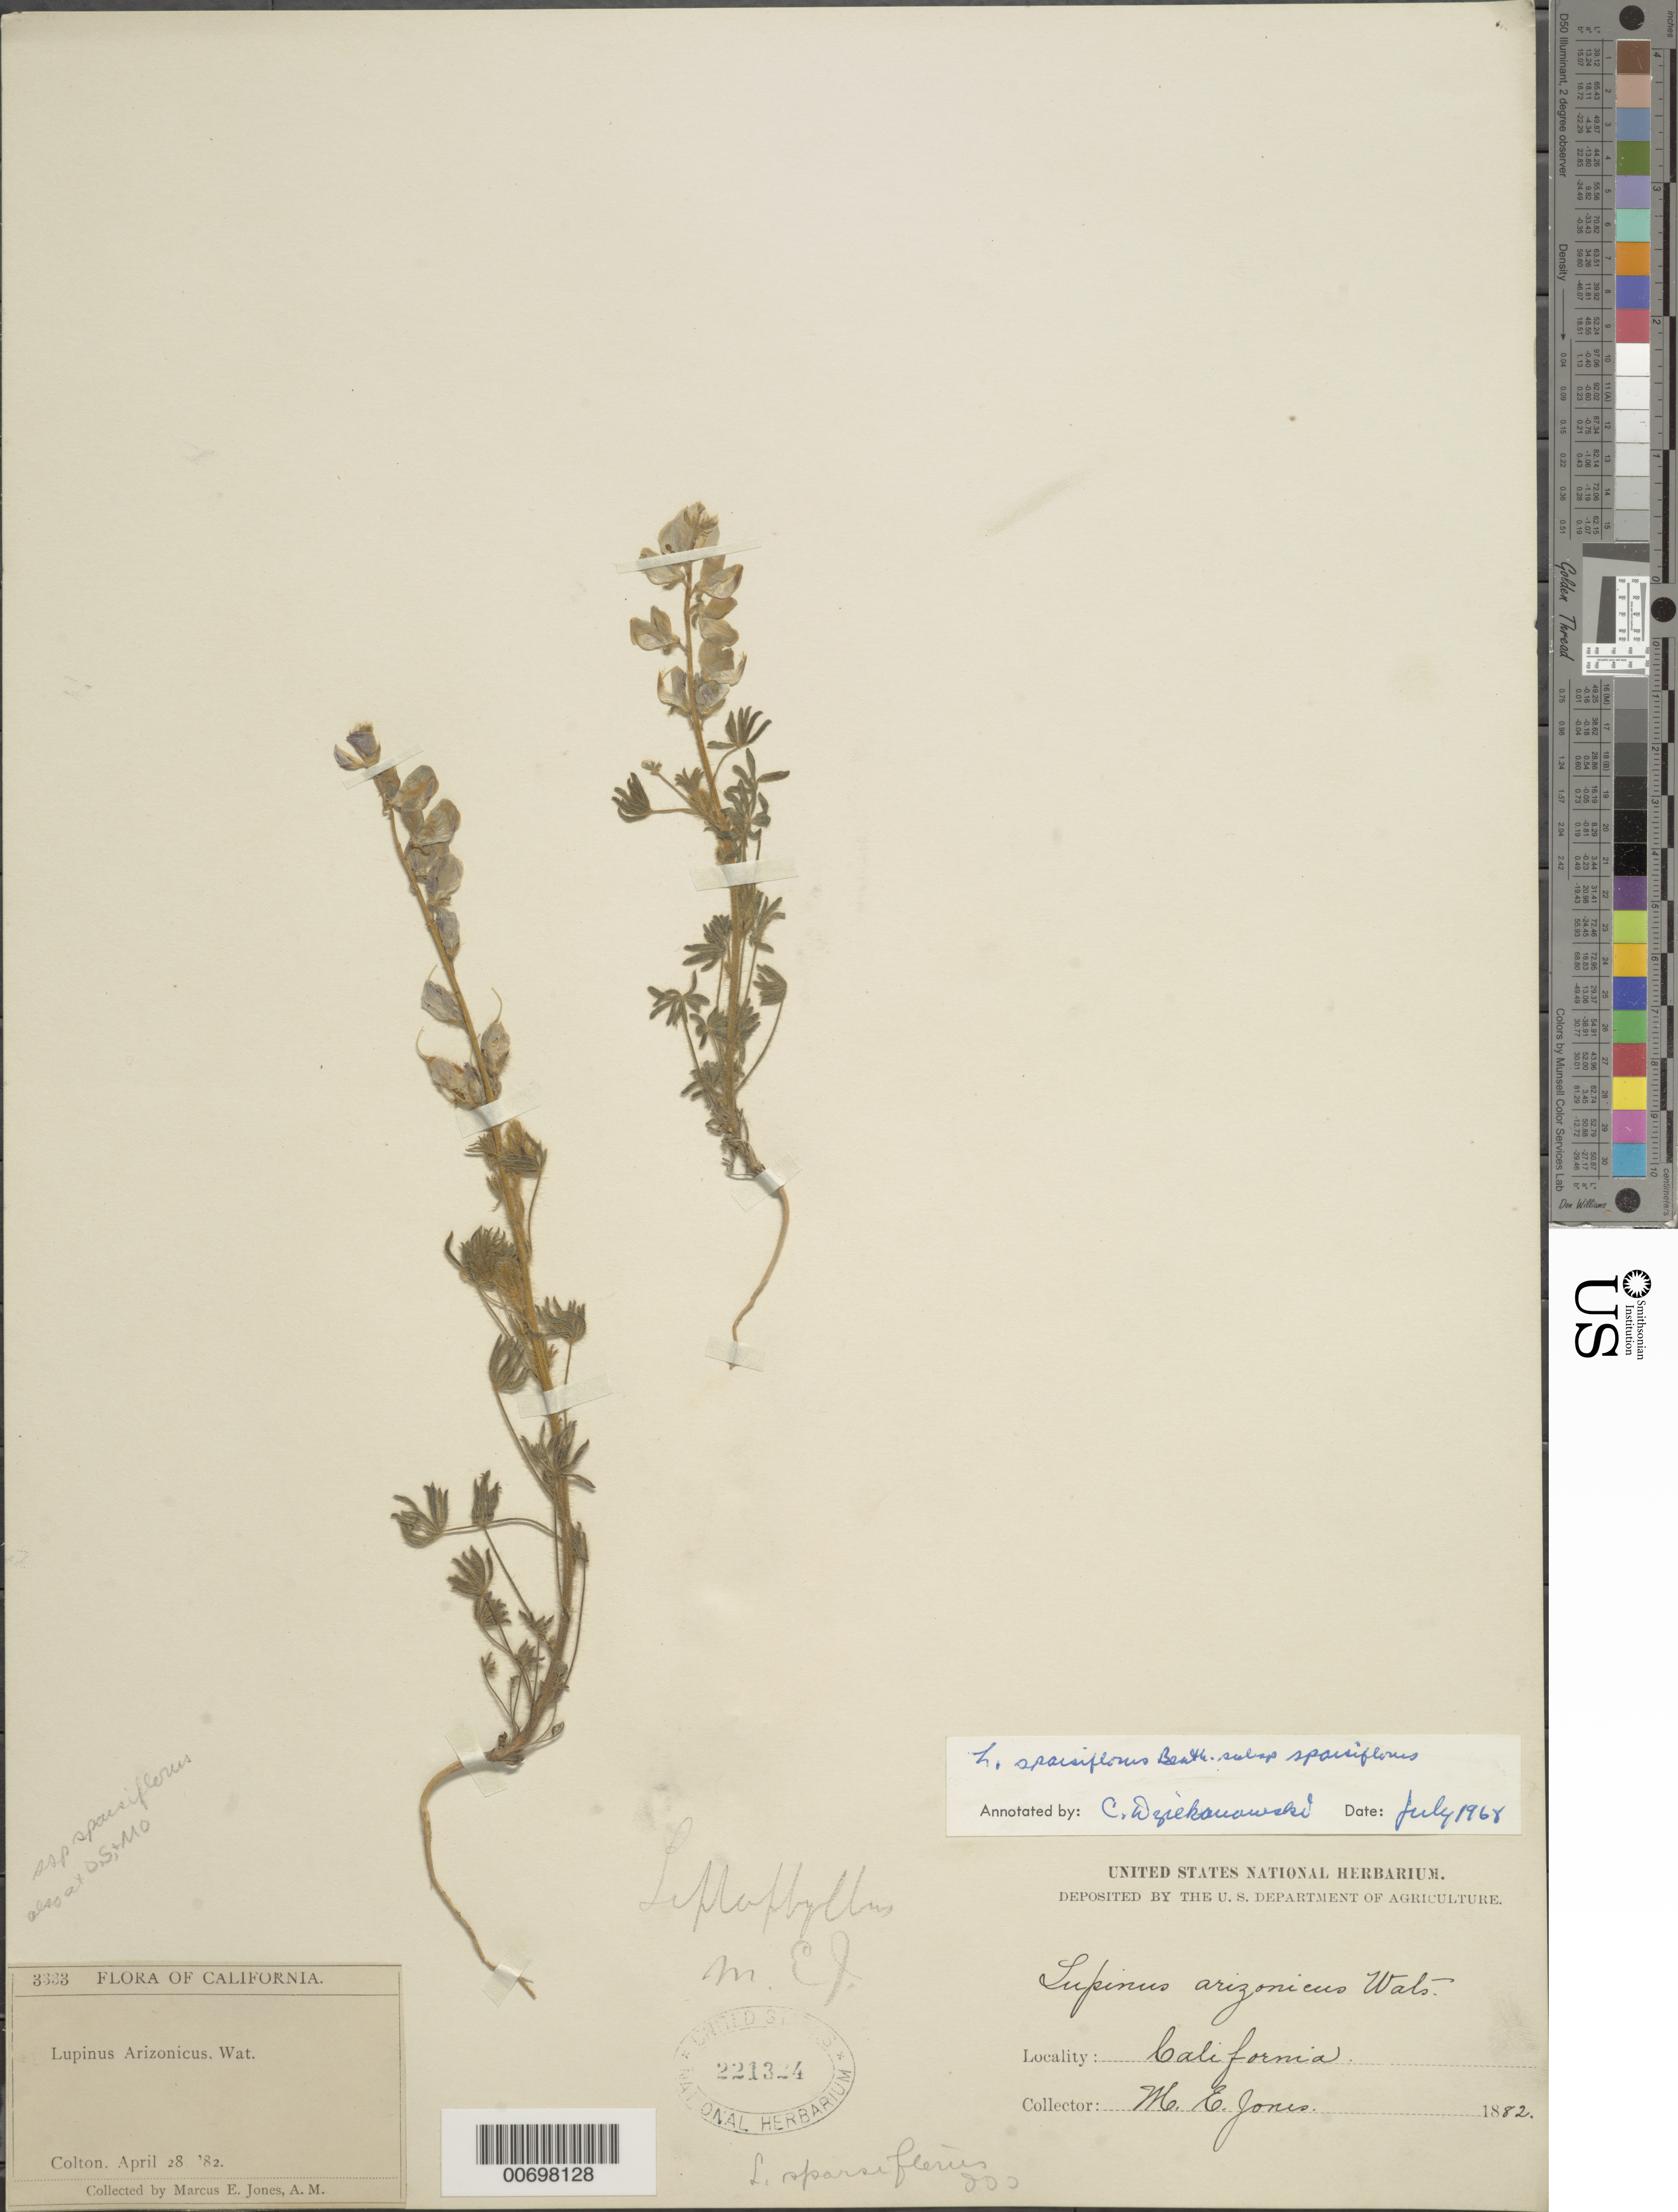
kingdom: Plantae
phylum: Tracheophyta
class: Magnoliopsida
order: Fabales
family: Fabaceae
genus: Lupinus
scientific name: Lupinus sparsiflorus subsp. sparsiflorus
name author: Benth.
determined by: Dziekanowski, C. T.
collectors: M. E. Jones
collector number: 3333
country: United States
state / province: California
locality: Colton.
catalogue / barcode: US 221324